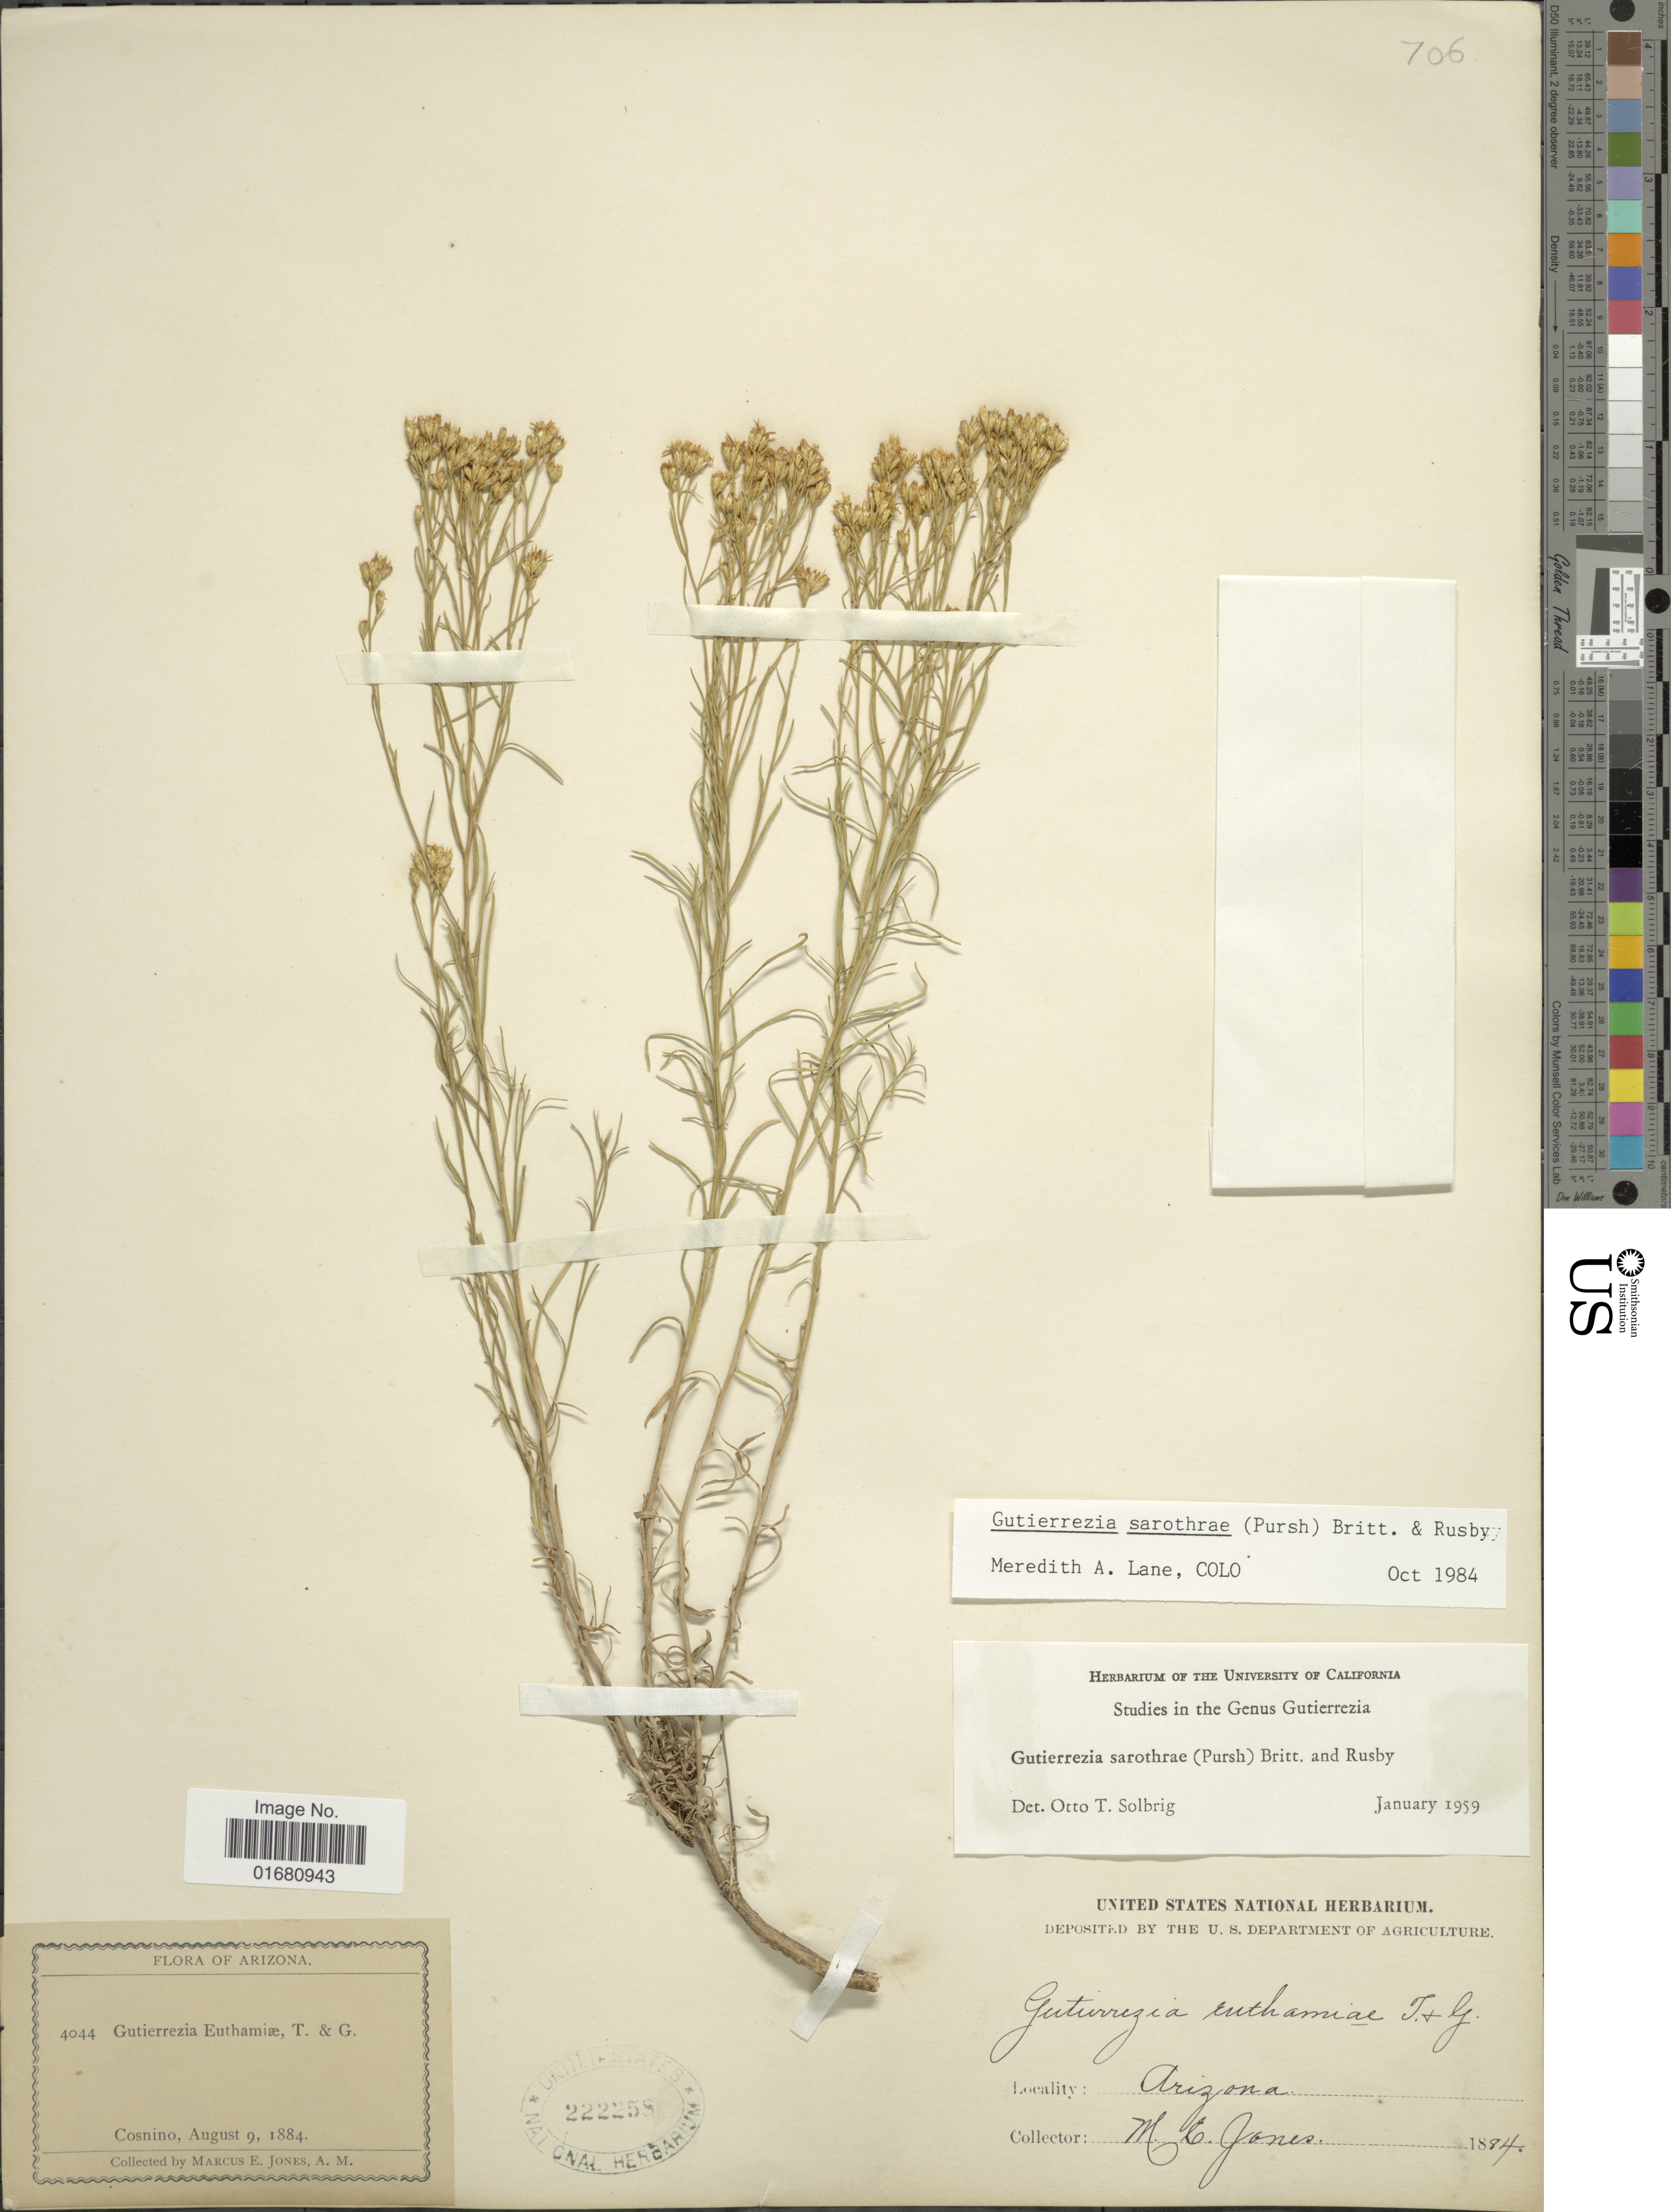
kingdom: Plantae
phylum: Tracheophyta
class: Magnoliopsida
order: Asterales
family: Asteraceae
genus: Gutierrezia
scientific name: Gutierrezia sarothrae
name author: (Pursh) Britton & Rusby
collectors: M. E. Jones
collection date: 1884-08-09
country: United States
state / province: Arizona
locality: Cosnino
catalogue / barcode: US 222258